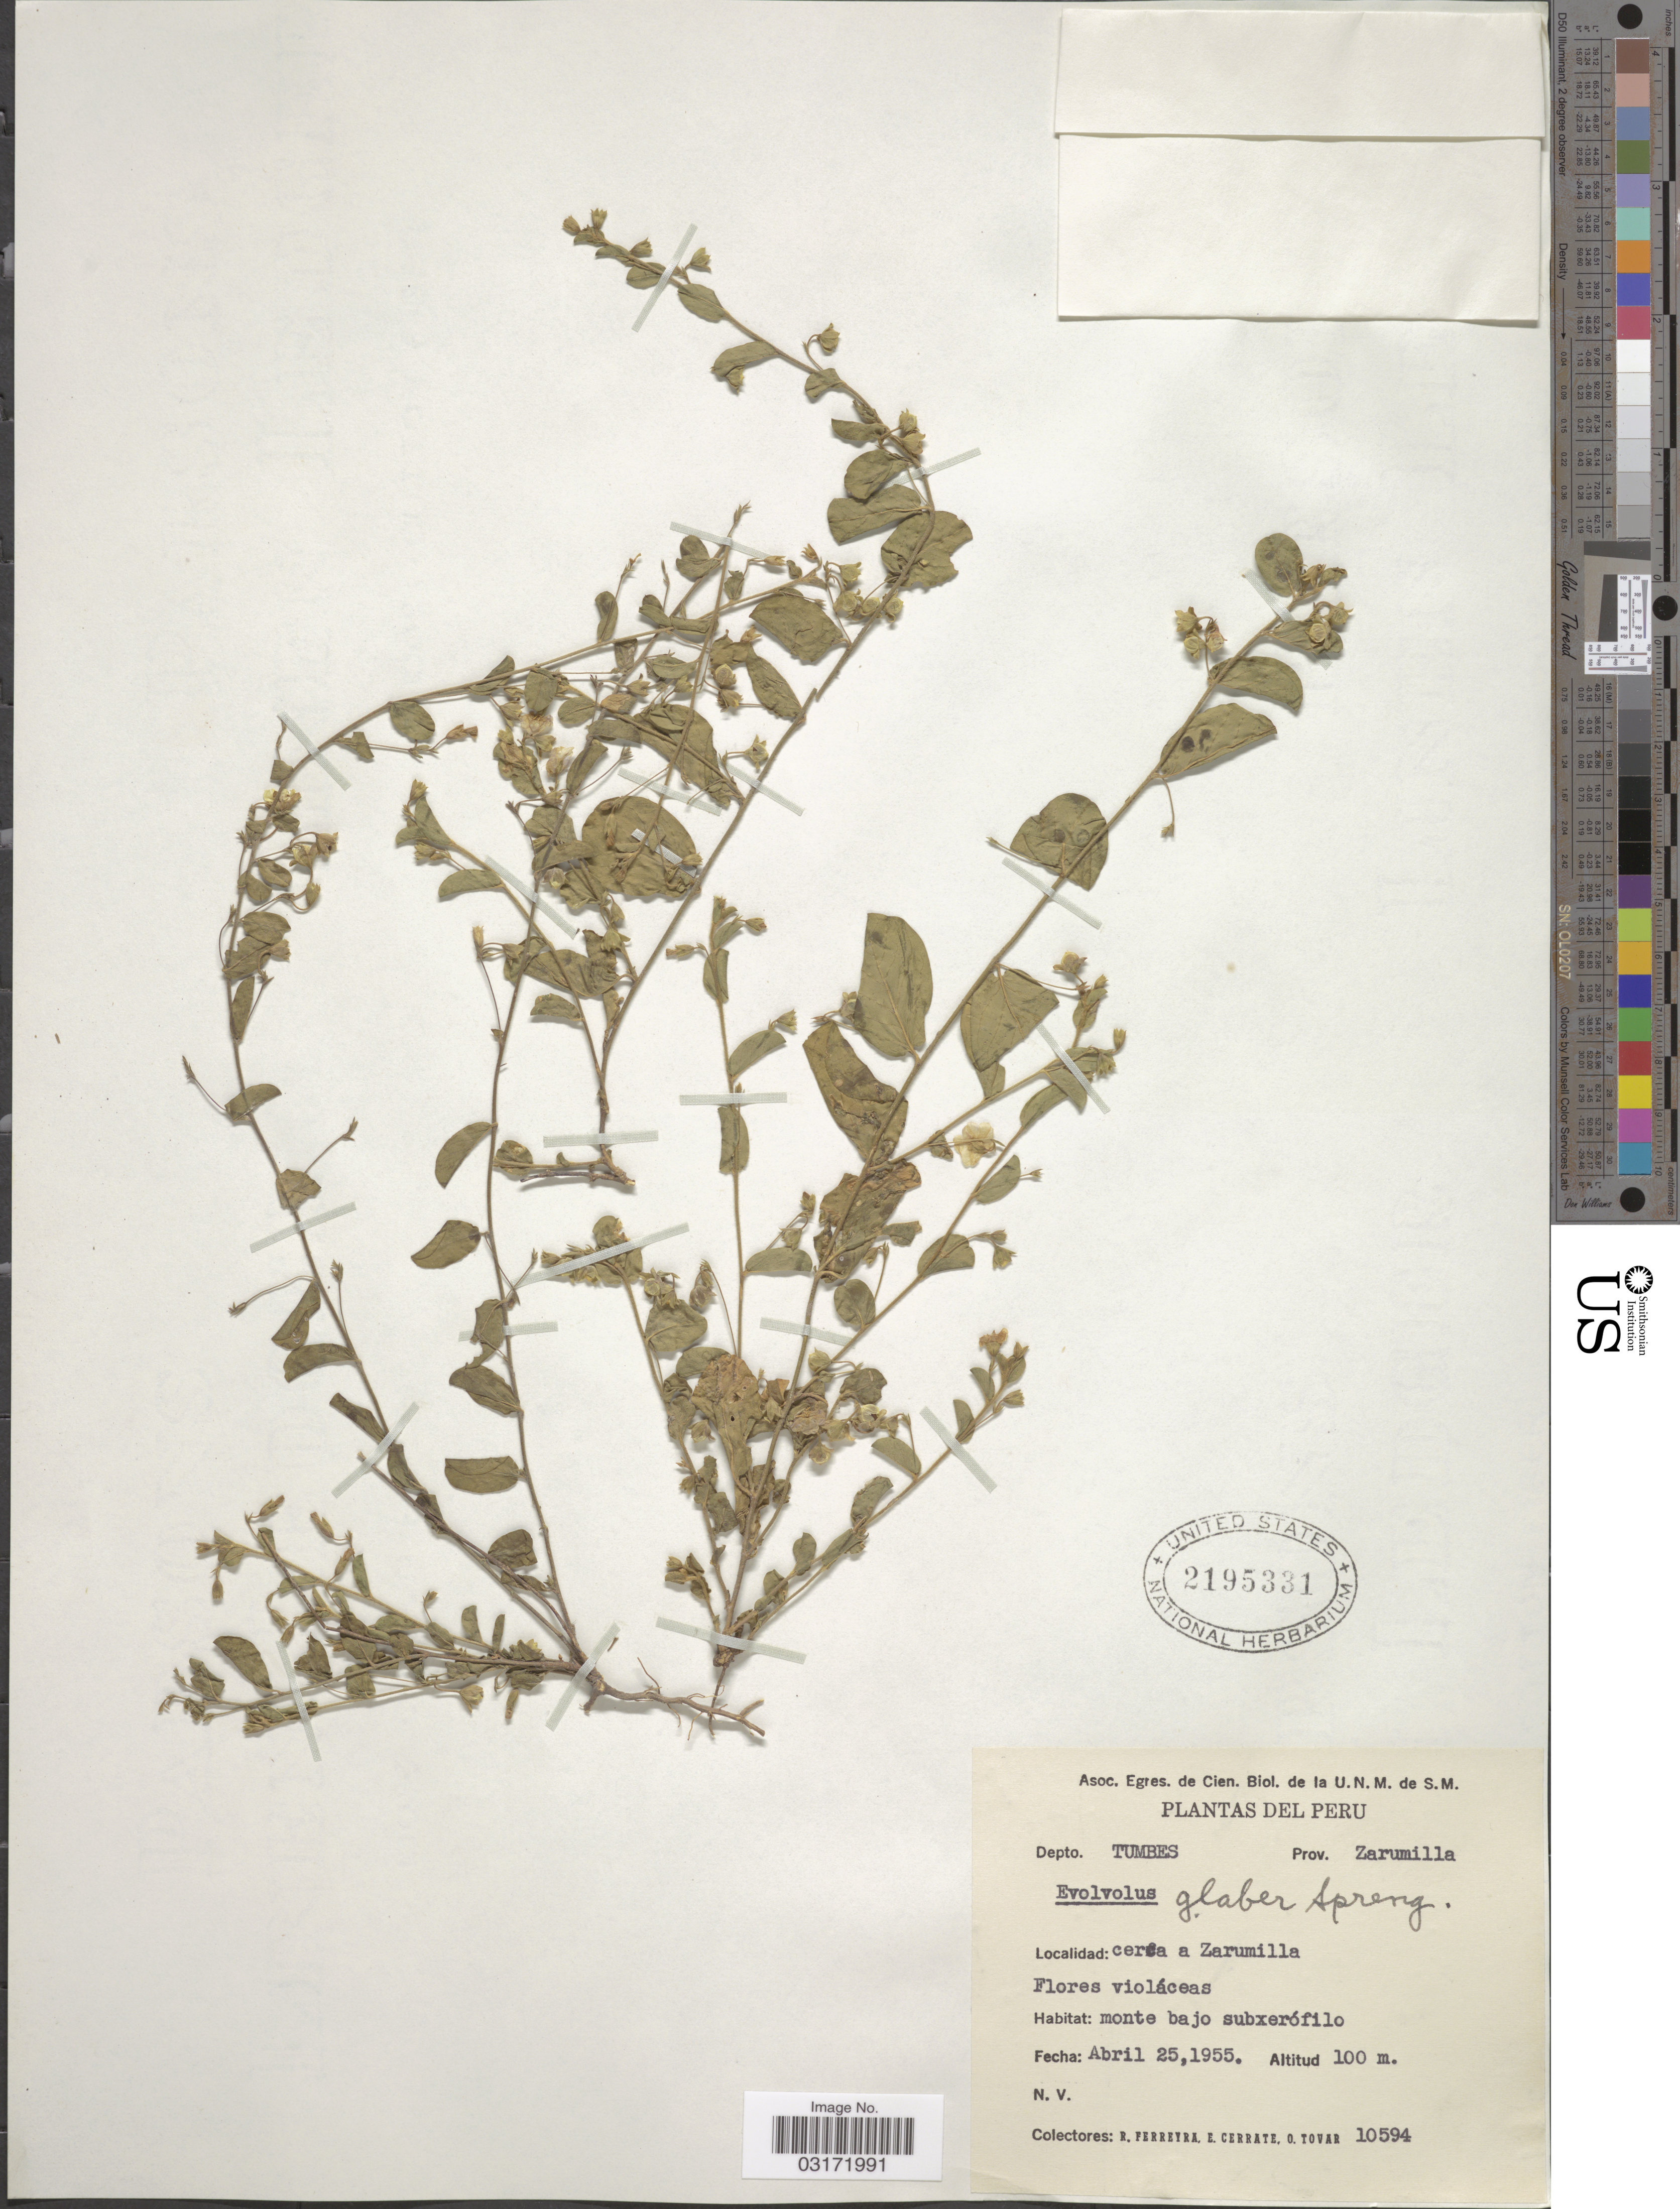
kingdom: Plantae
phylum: Tracheophyta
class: Magnoliopsida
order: Solanales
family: Convolvulaceae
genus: Evolvulus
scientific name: Evolvulus glaber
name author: Spreng.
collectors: R. A. Ferreyra, E. Cerrate & Ó. Tovar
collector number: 10594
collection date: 1955-04-25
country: Peru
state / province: Tumbes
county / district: Zarumilla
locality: Depto. Tumbes. Prov. Zarumilla. Cerca a Zarumilla.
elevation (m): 100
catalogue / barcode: US 2195331